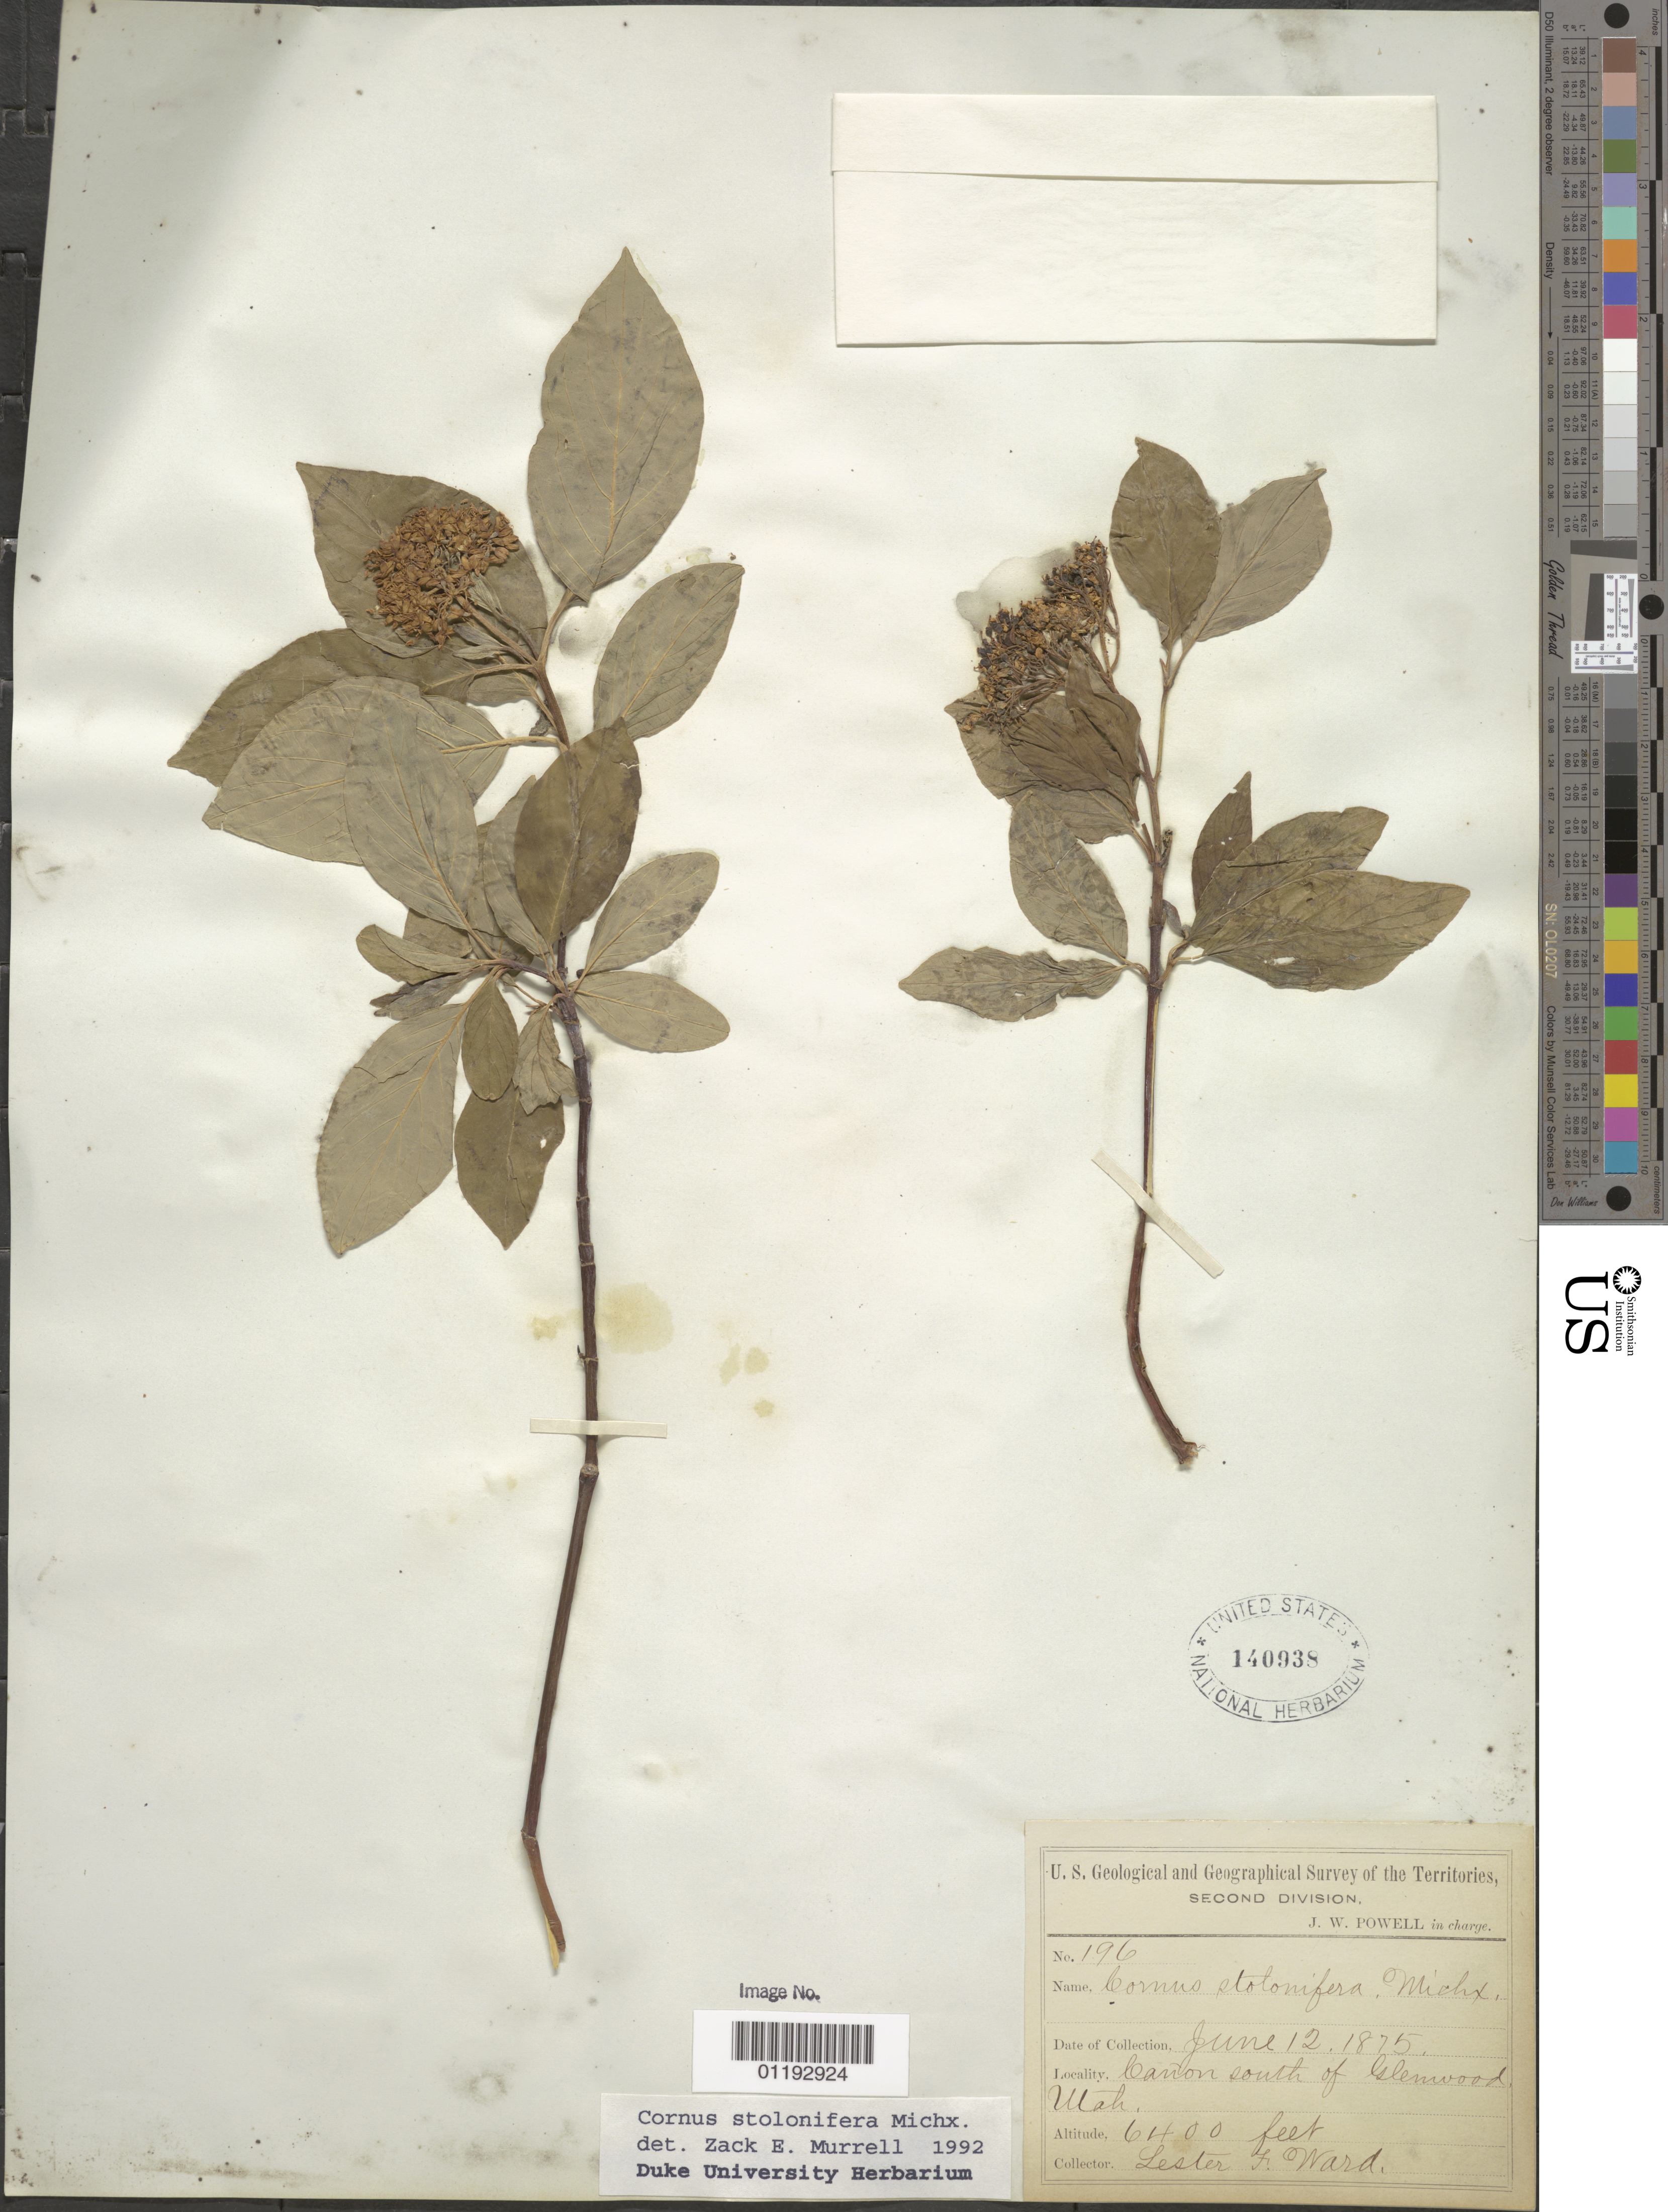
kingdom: Plantae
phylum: Tracheophyta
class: Magnoliopsida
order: Cornales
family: Cornaceae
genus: Cornus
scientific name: Cornus stolonifera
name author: Michx.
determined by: Murrell, Z. E.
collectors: L. F. Ward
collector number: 196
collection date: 1875-06-12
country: United States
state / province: Utah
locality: Canyon South of Glenwood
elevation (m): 1951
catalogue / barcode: US 140938